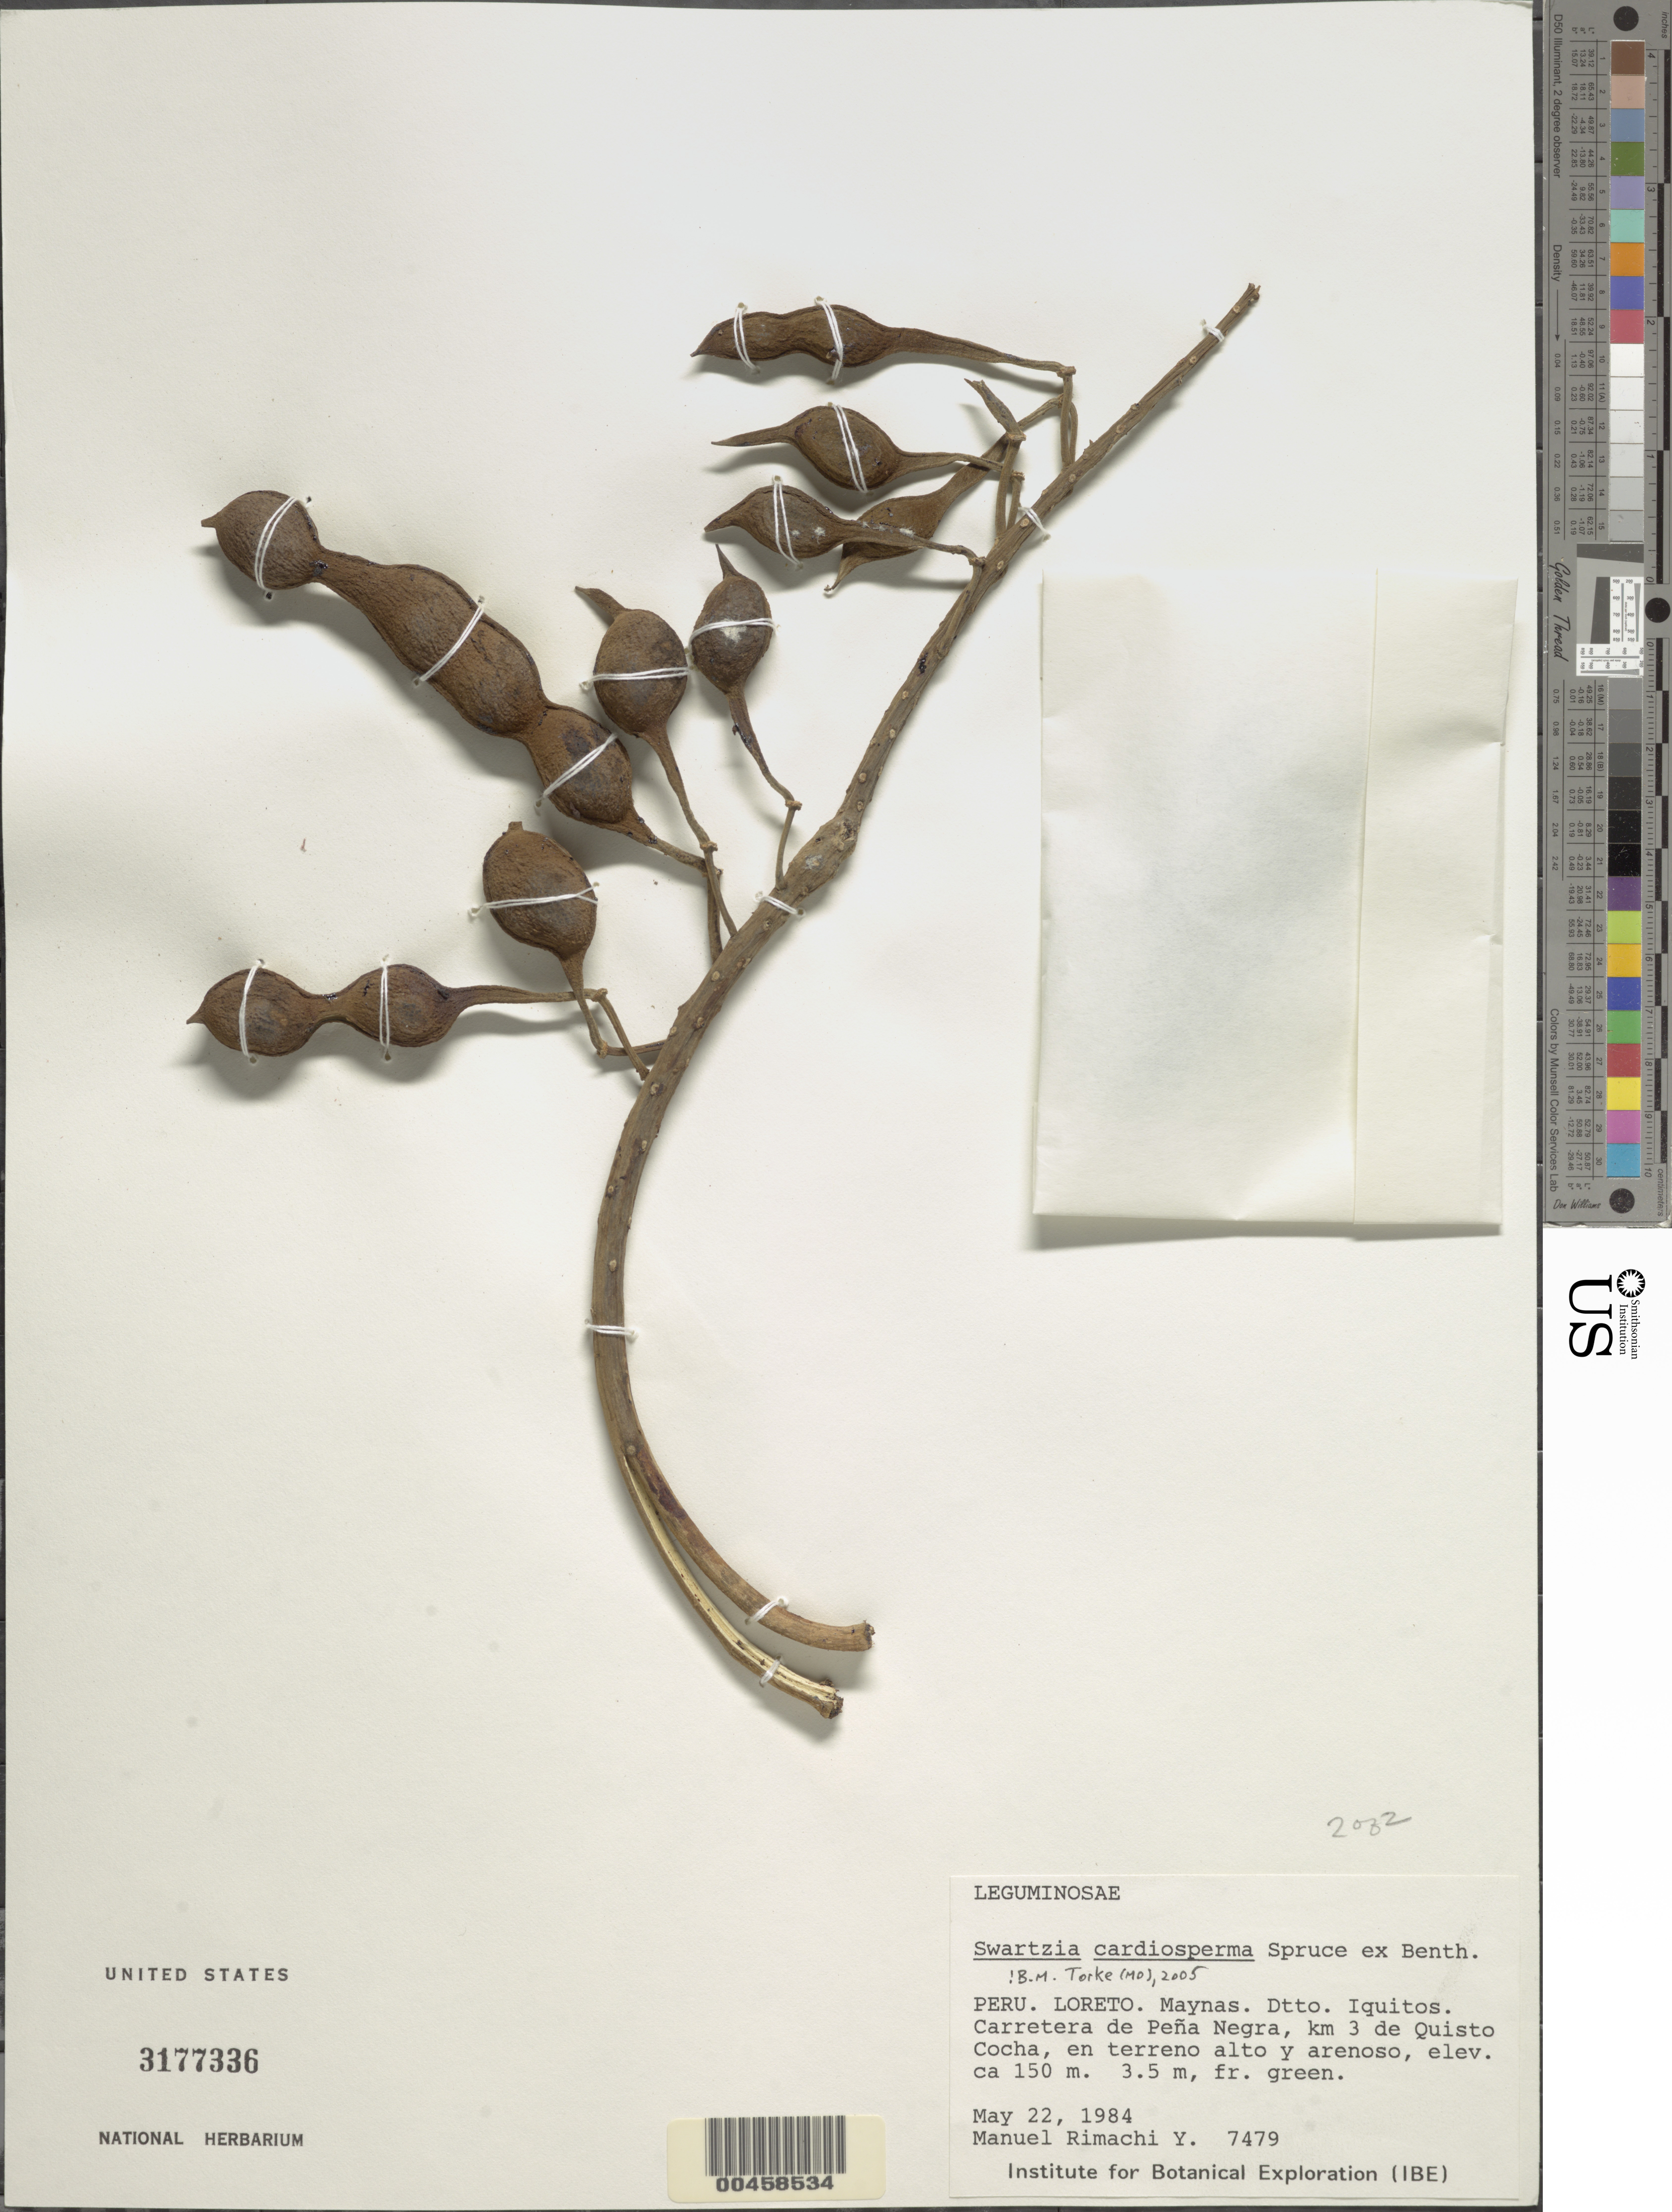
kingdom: Plantae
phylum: Tracheophyta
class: Magnoliopsida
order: Fabales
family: Fabaceae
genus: Swartzia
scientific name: Swartzia cardiosperma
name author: Spruce ex Benth.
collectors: M. Rimachi Y.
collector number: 7479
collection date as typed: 22 May 1984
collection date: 1984-05-22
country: Peru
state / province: Loreto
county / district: Maynas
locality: Carretera de pena negra, km 3 de quisto cocha; dtto. iquitos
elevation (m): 150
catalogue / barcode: US 3177336